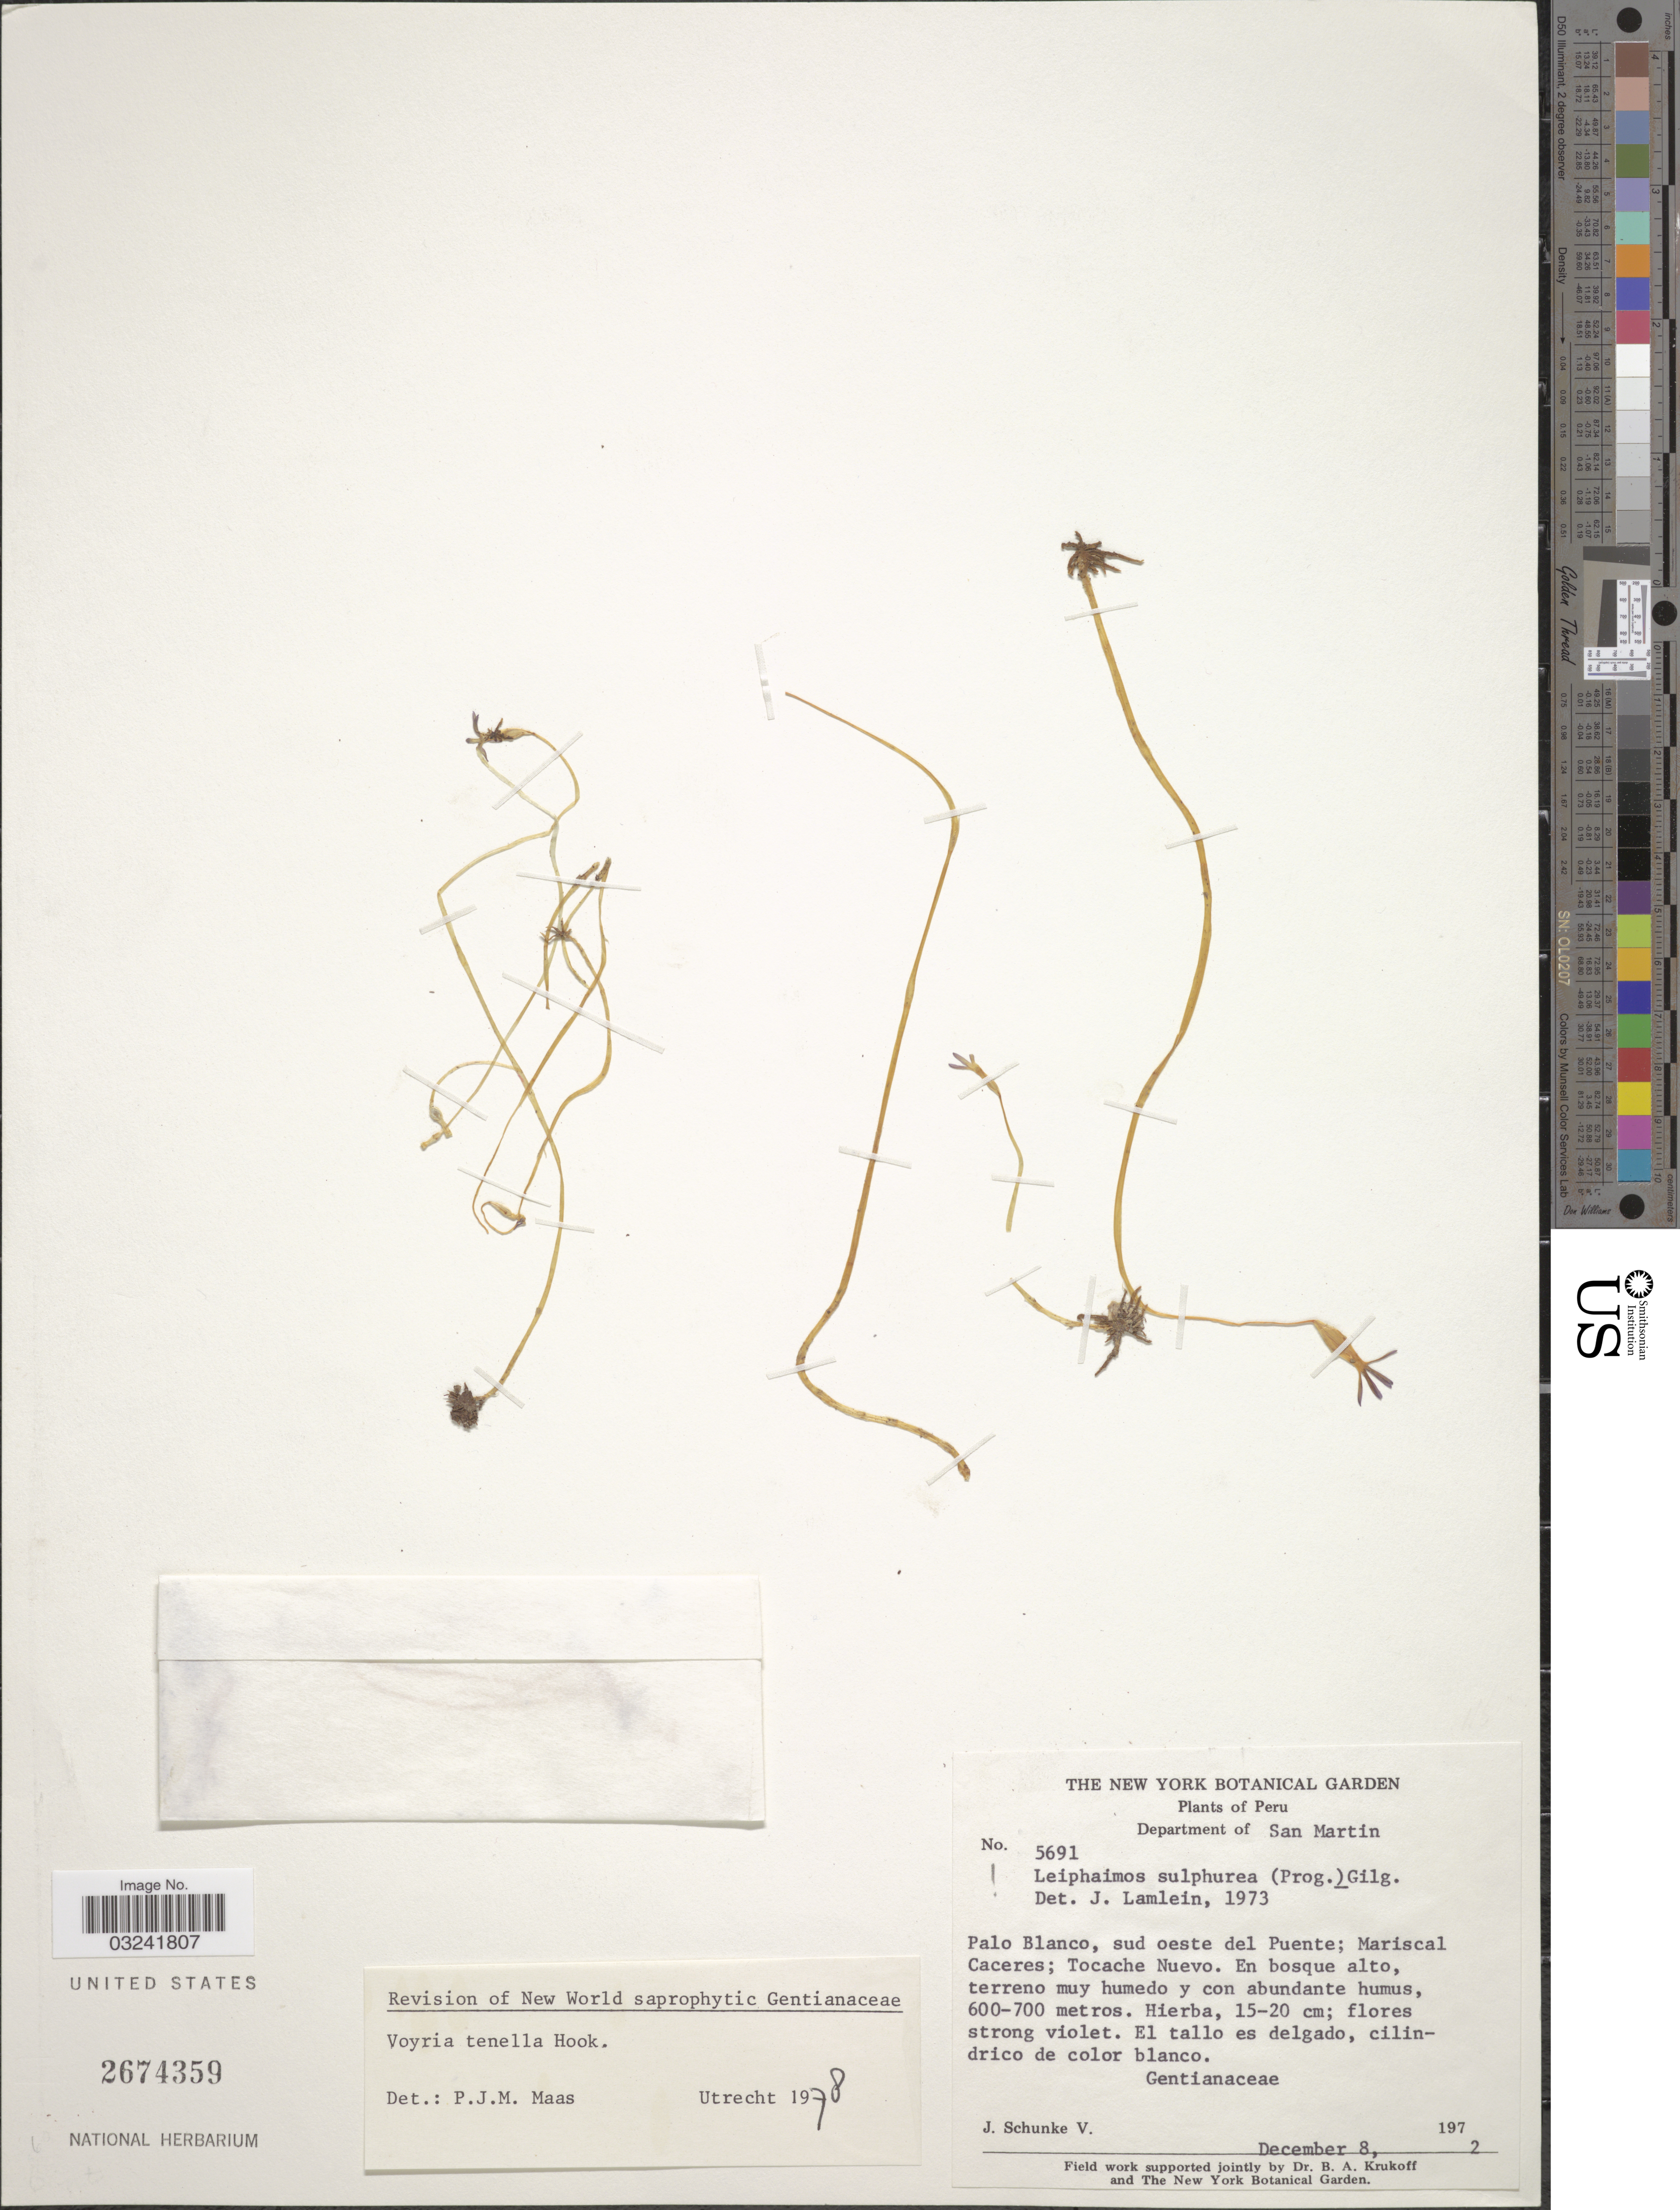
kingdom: Plantae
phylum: Tracheophyta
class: Magnoliopsida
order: Gentianales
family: Gentianaceae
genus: Voyria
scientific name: Voyria tenella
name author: Guilding ex Hook.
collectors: J. Schunke Vigo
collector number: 5691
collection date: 1972-12-08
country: Peru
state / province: San Martín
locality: Department of San Martin, Palo Blanco, sud oeste del Puente; Mariscal Caceres; Tocache Nuevo.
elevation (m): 600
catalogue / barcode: US 2674359